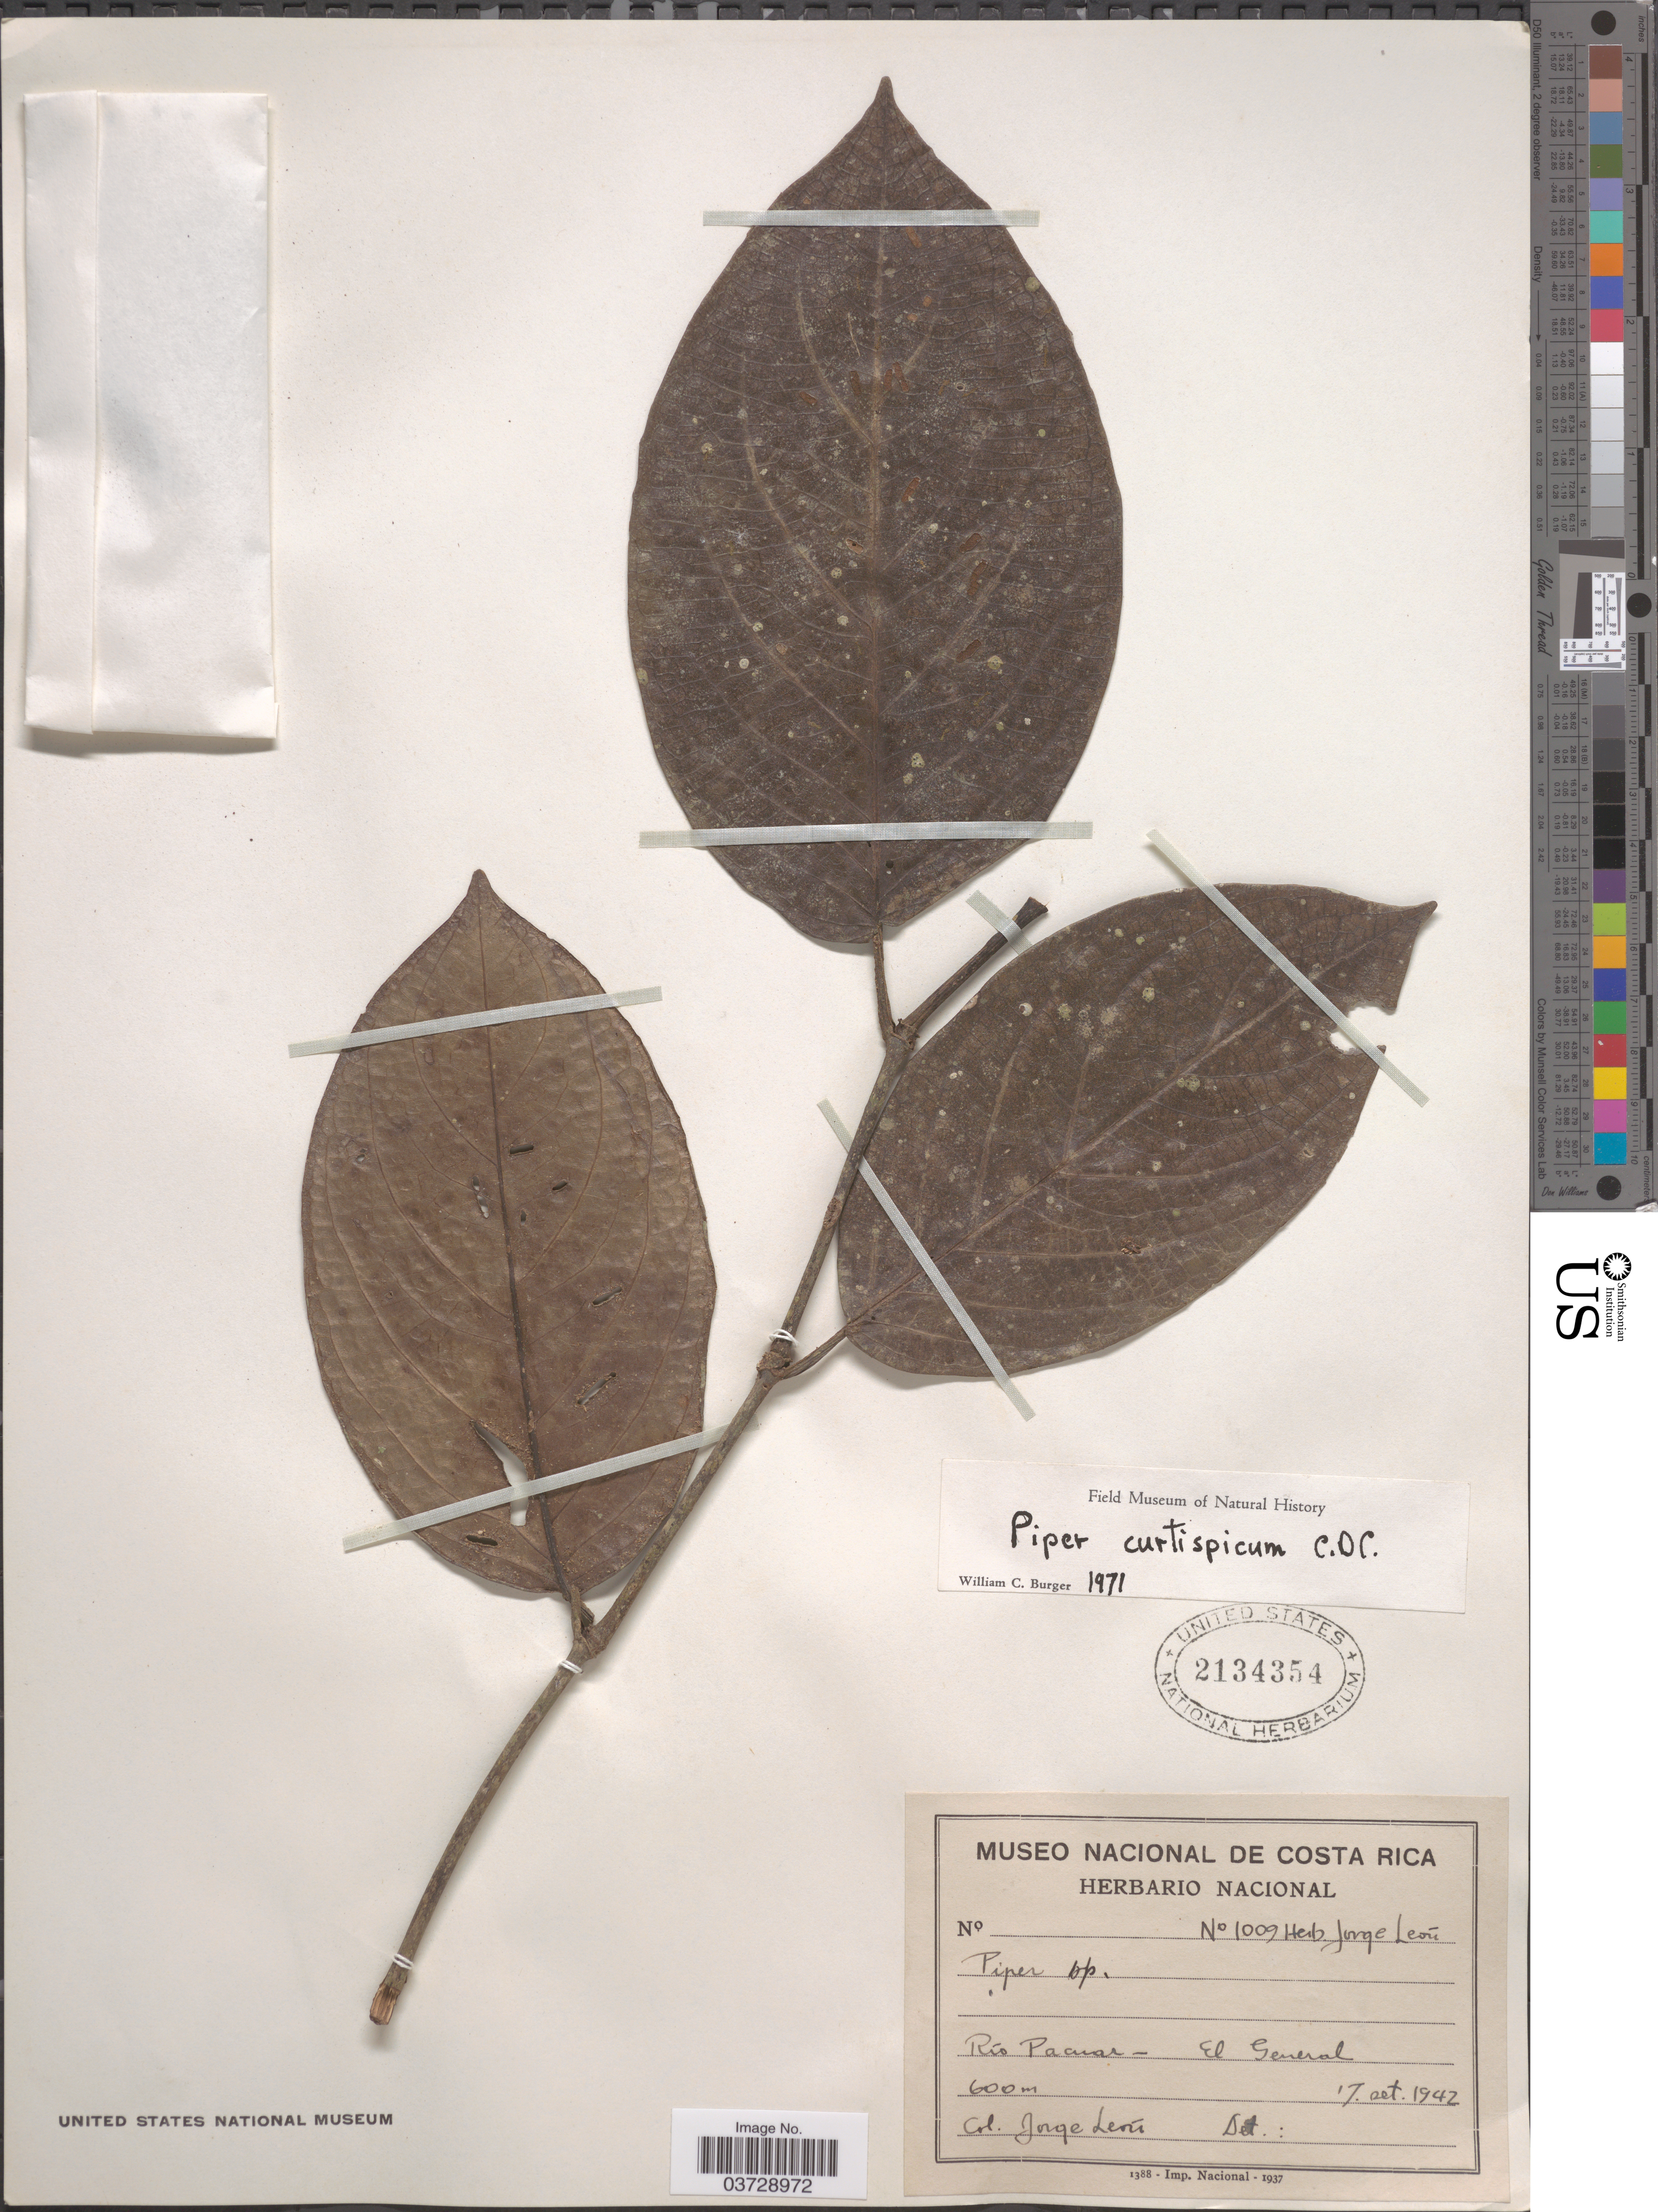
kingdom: Plantae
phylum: Tracheophyta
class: Magnoliopsida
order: Piperales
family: Piperaceae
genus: Piper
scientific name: Piper curtispicum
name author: C. DC. in Pittier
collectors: J. León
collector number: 1009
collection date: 1942-10-07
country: Costa Rica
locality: Río Pacuare- El General.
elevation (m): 600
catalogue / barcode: US 2134354